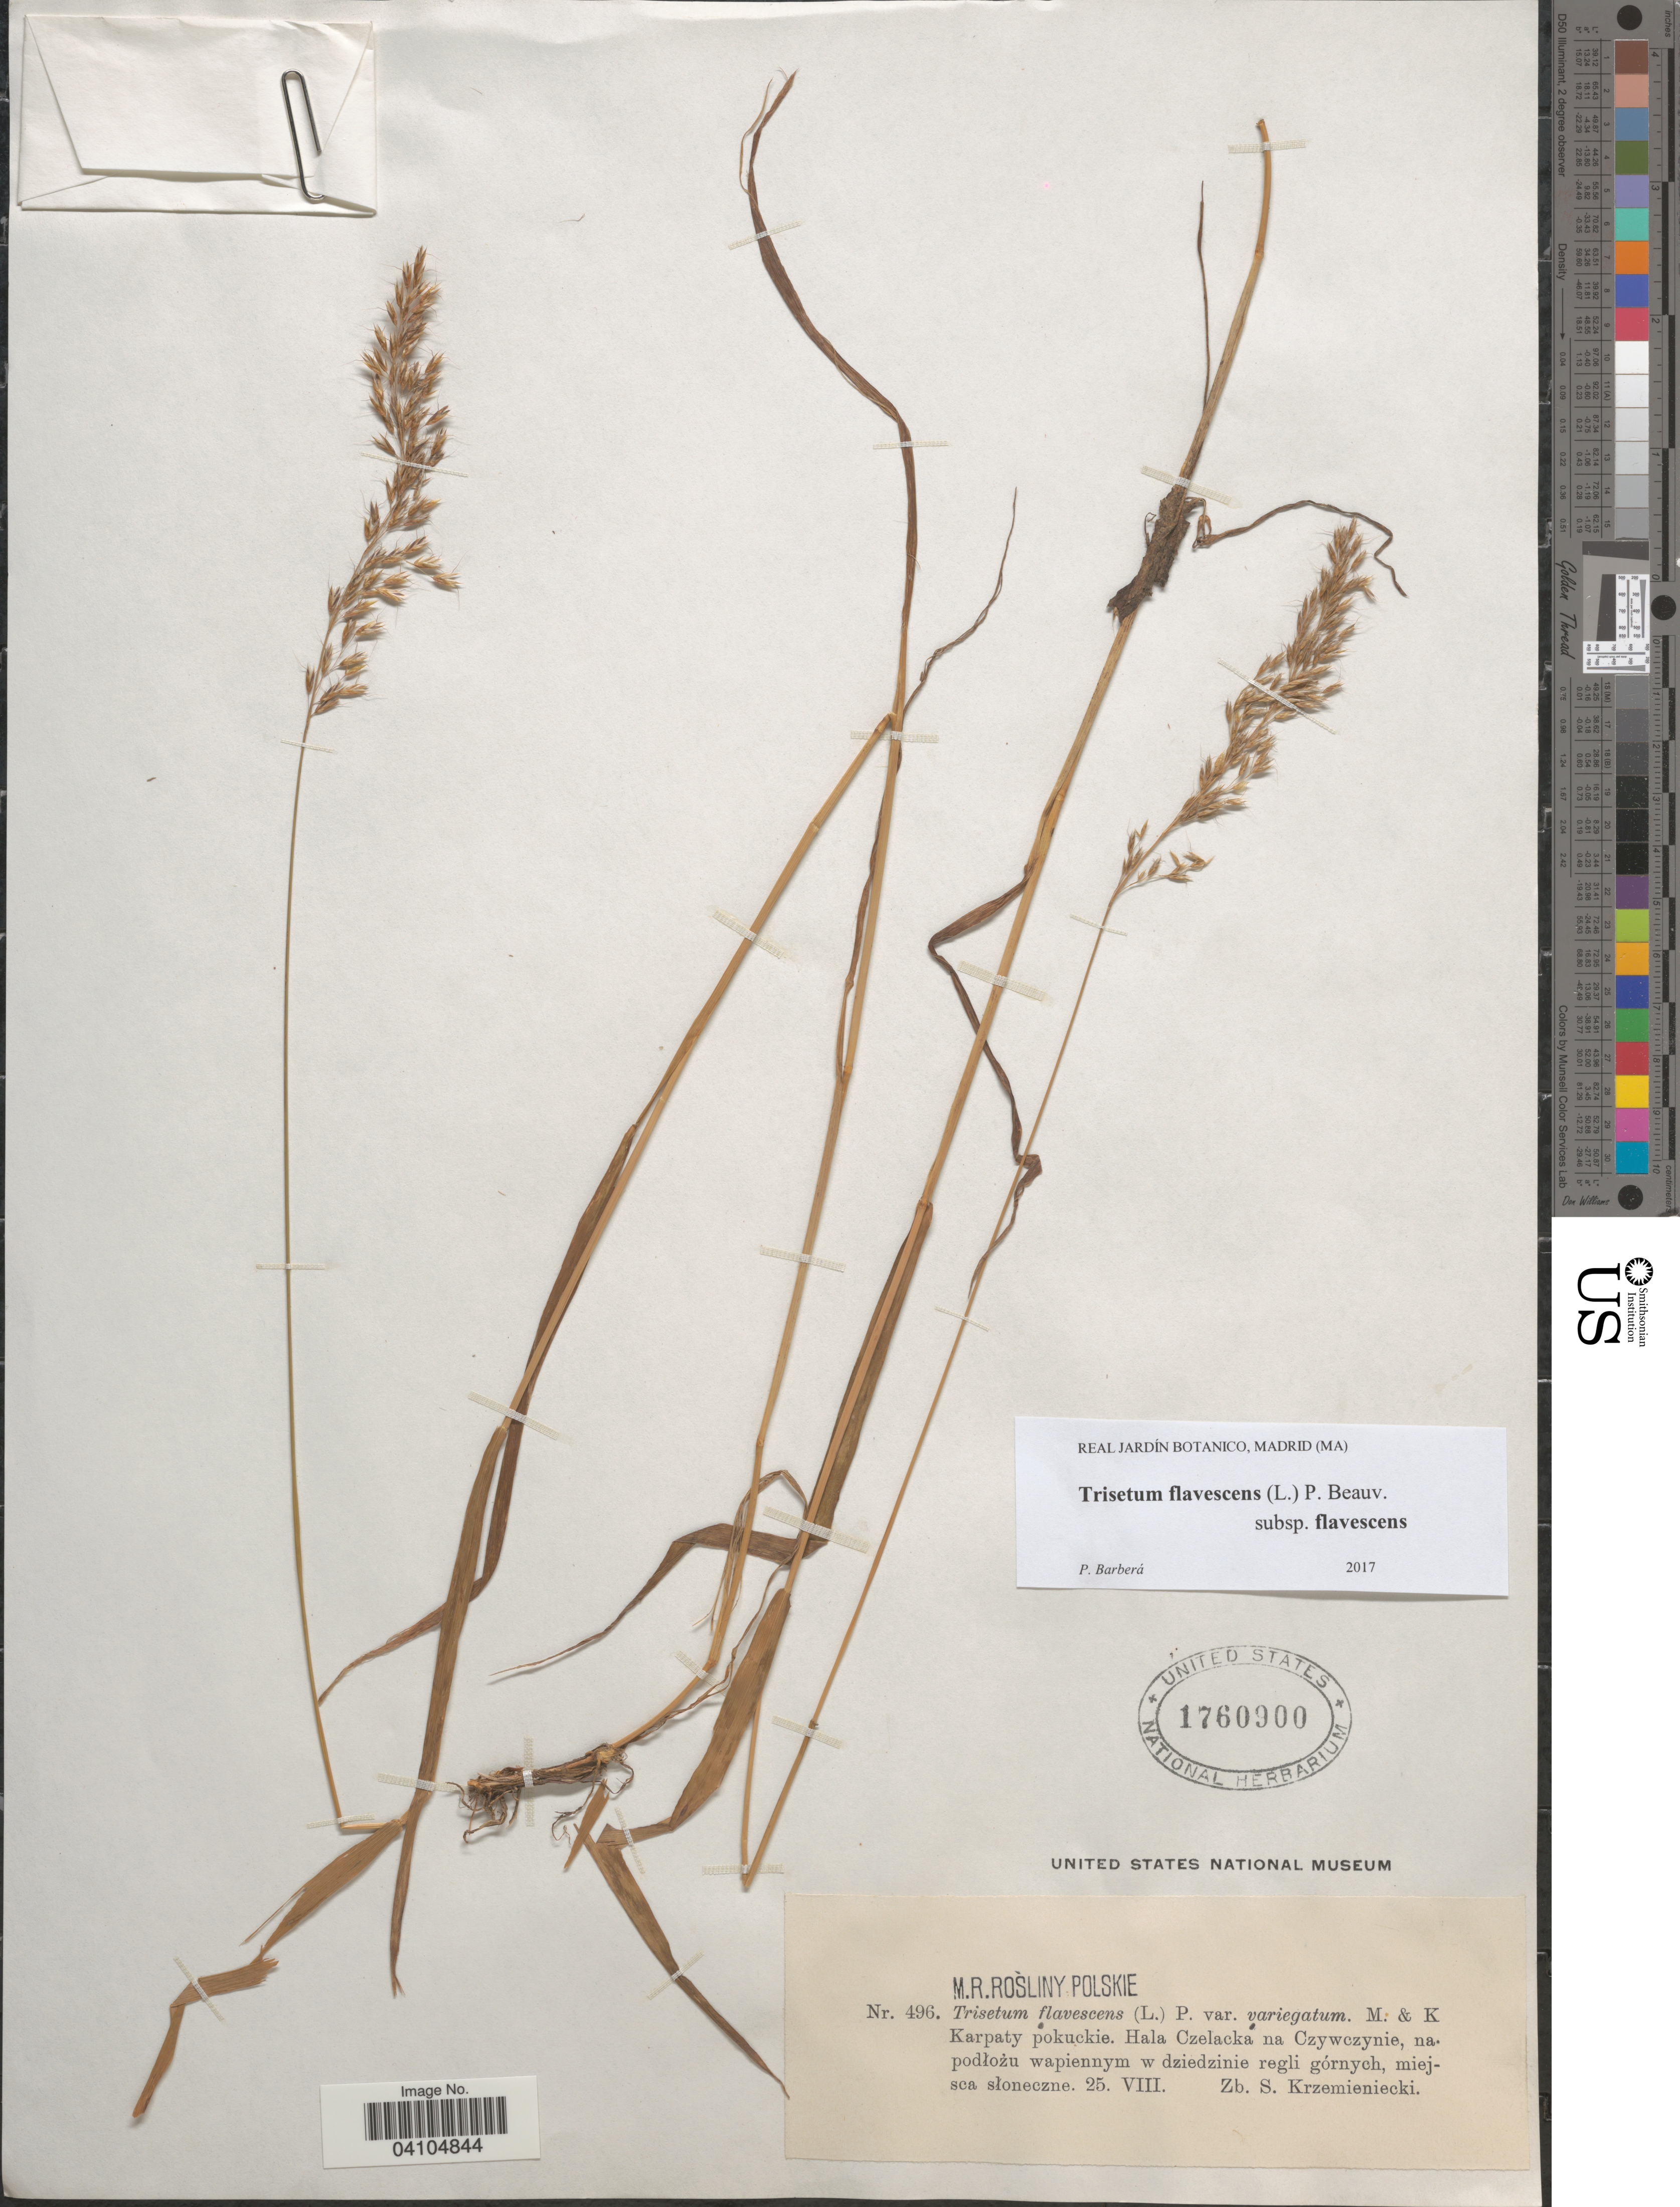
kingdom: Plantae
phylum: Tracheophyta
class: Liliopsida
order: Poales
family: Poaceae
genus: Trisetum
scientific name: Trisetum flavescens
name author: (L.) P. Beauv.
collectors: Z. Krzemieniecki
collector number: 496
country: Ukraine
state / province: Ivano-Frankivs'k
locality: Karpaty pokuckie. Hala Czelacka na Czywczynie, napodłożu wapiennym w dziedzinie regli górnych.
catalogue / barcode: US 1760900